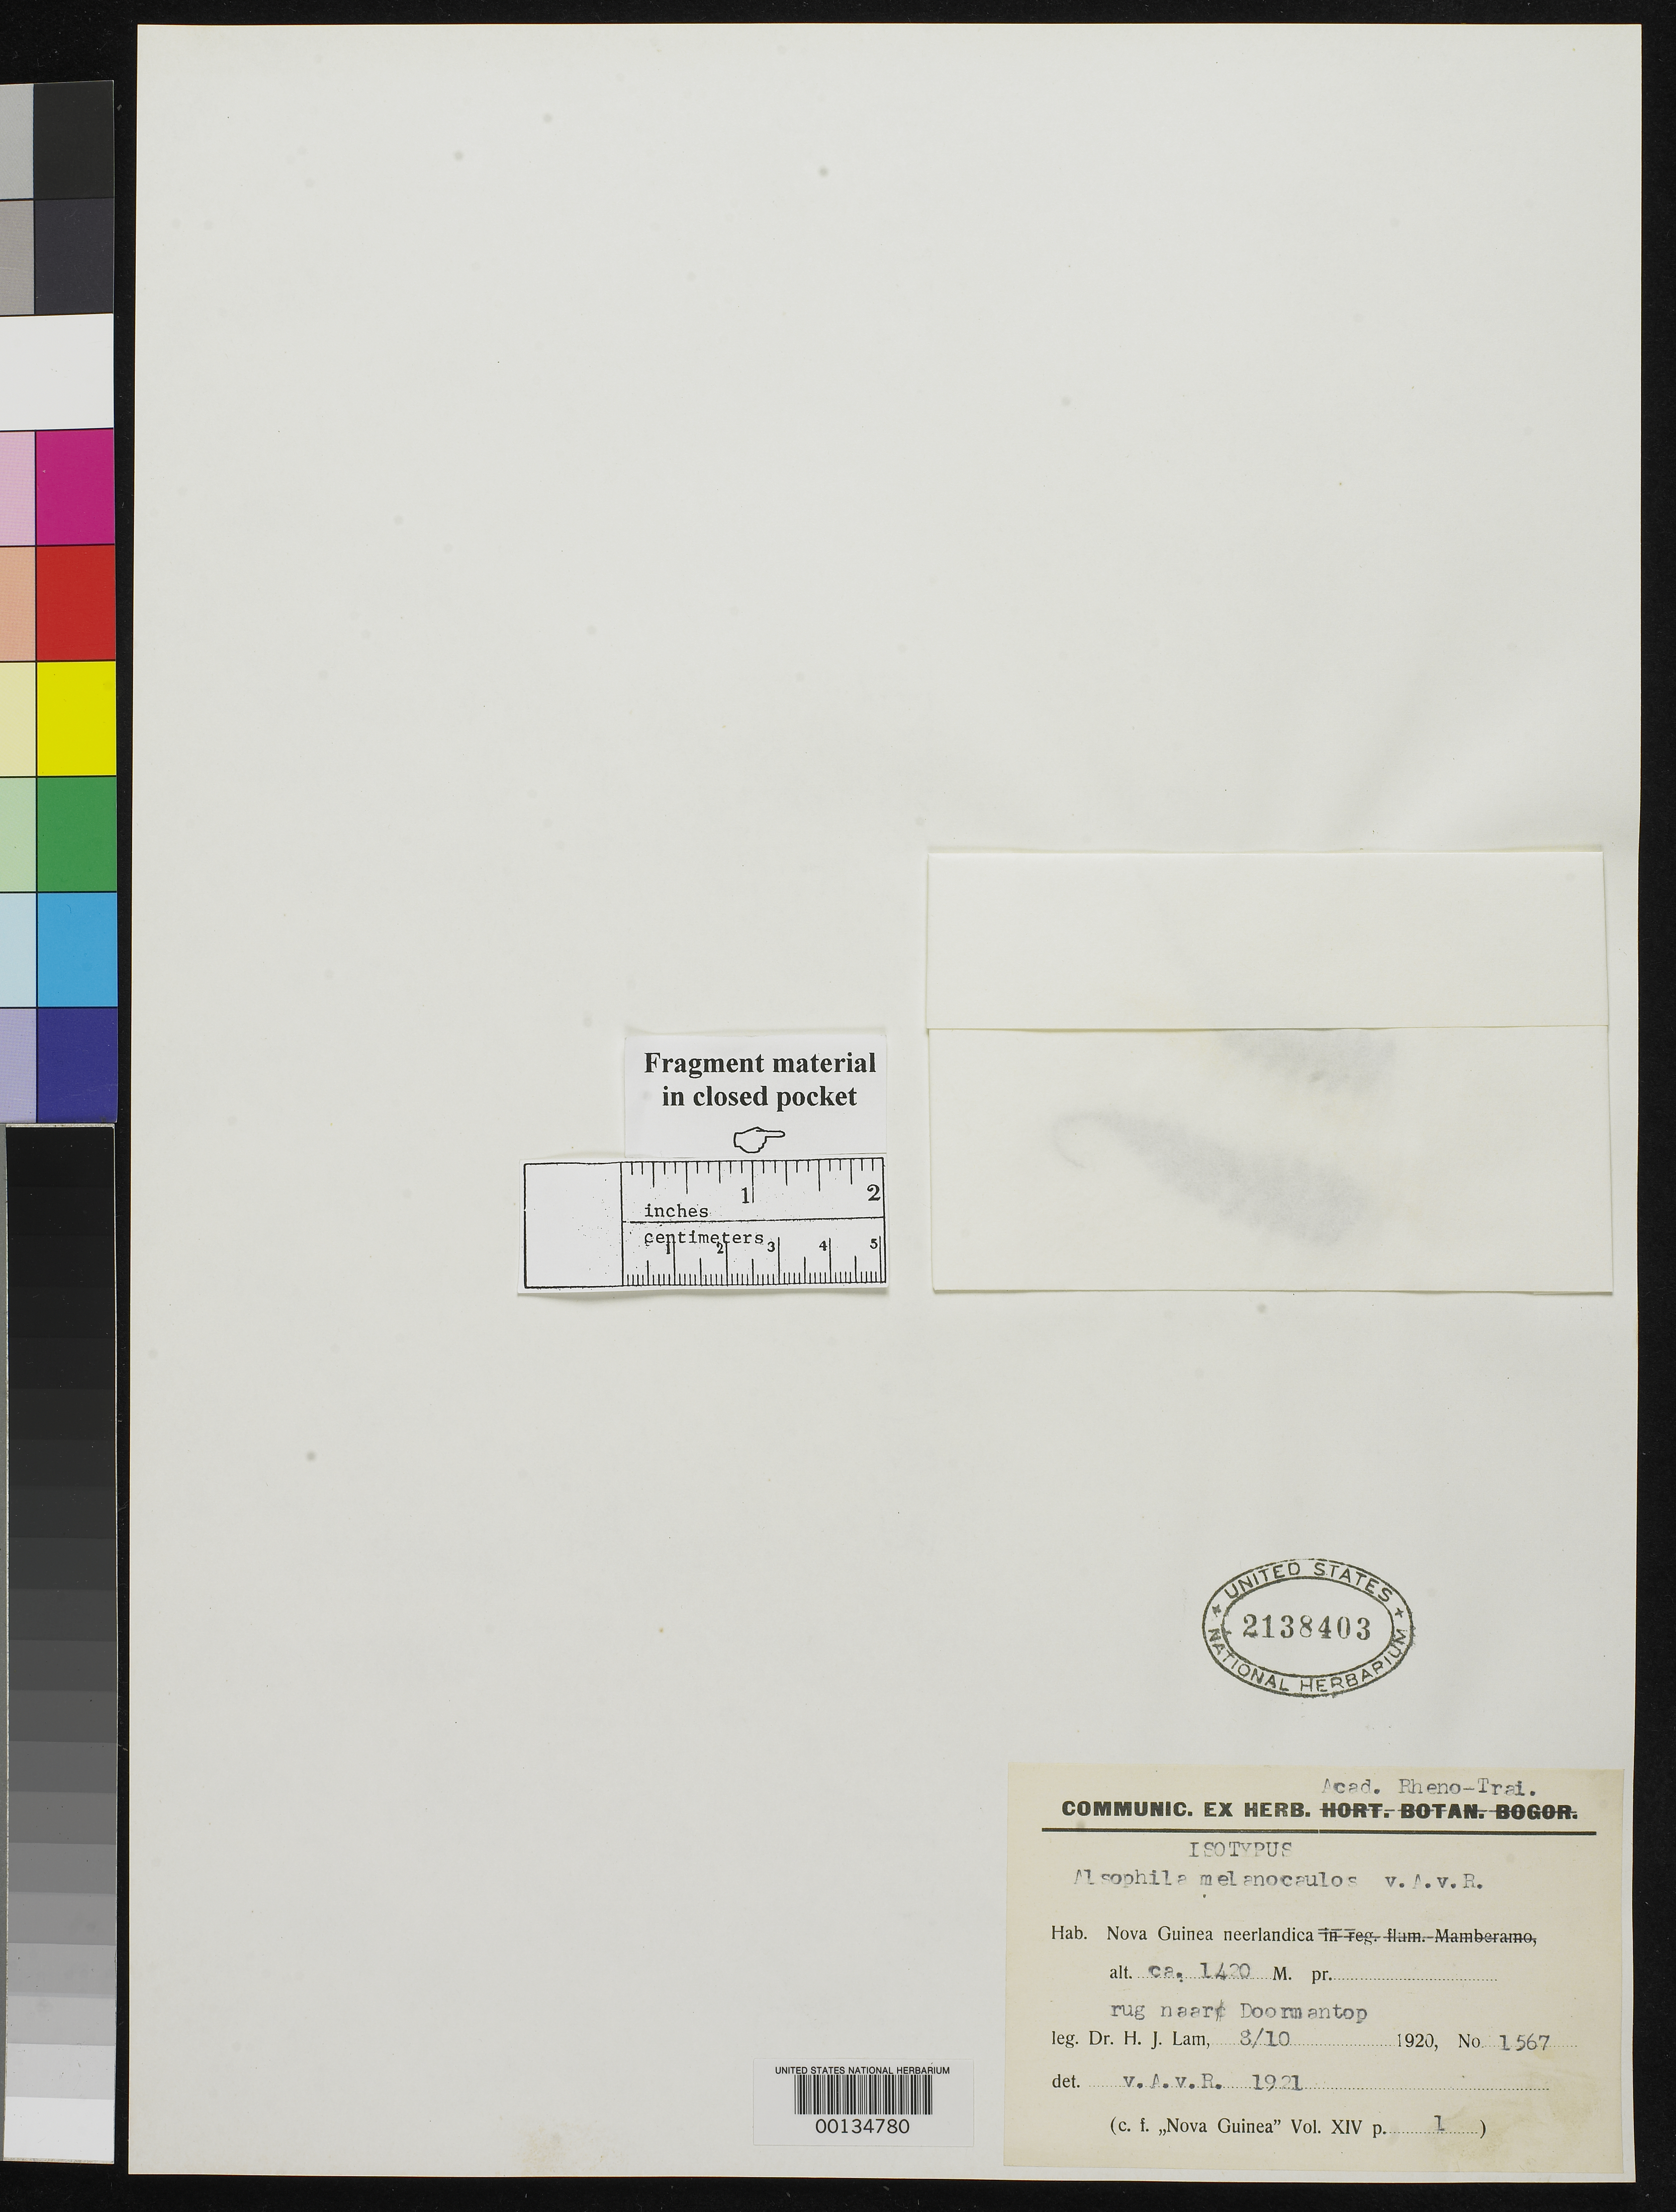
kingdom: Plantae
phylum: Tracheophyta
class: Polypodiopsida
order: Cyatheales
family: Cyatheaceae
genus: Alsophila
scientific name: Alsophila melanocaulos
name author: Alderw.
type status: Isotype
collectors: H. J. Lam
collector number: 1567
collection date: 1920-09-21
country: Indonesia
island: New Guinea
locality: Nova Guinea neerlandica, pr. Doormanrivier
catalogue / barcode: US 2138403